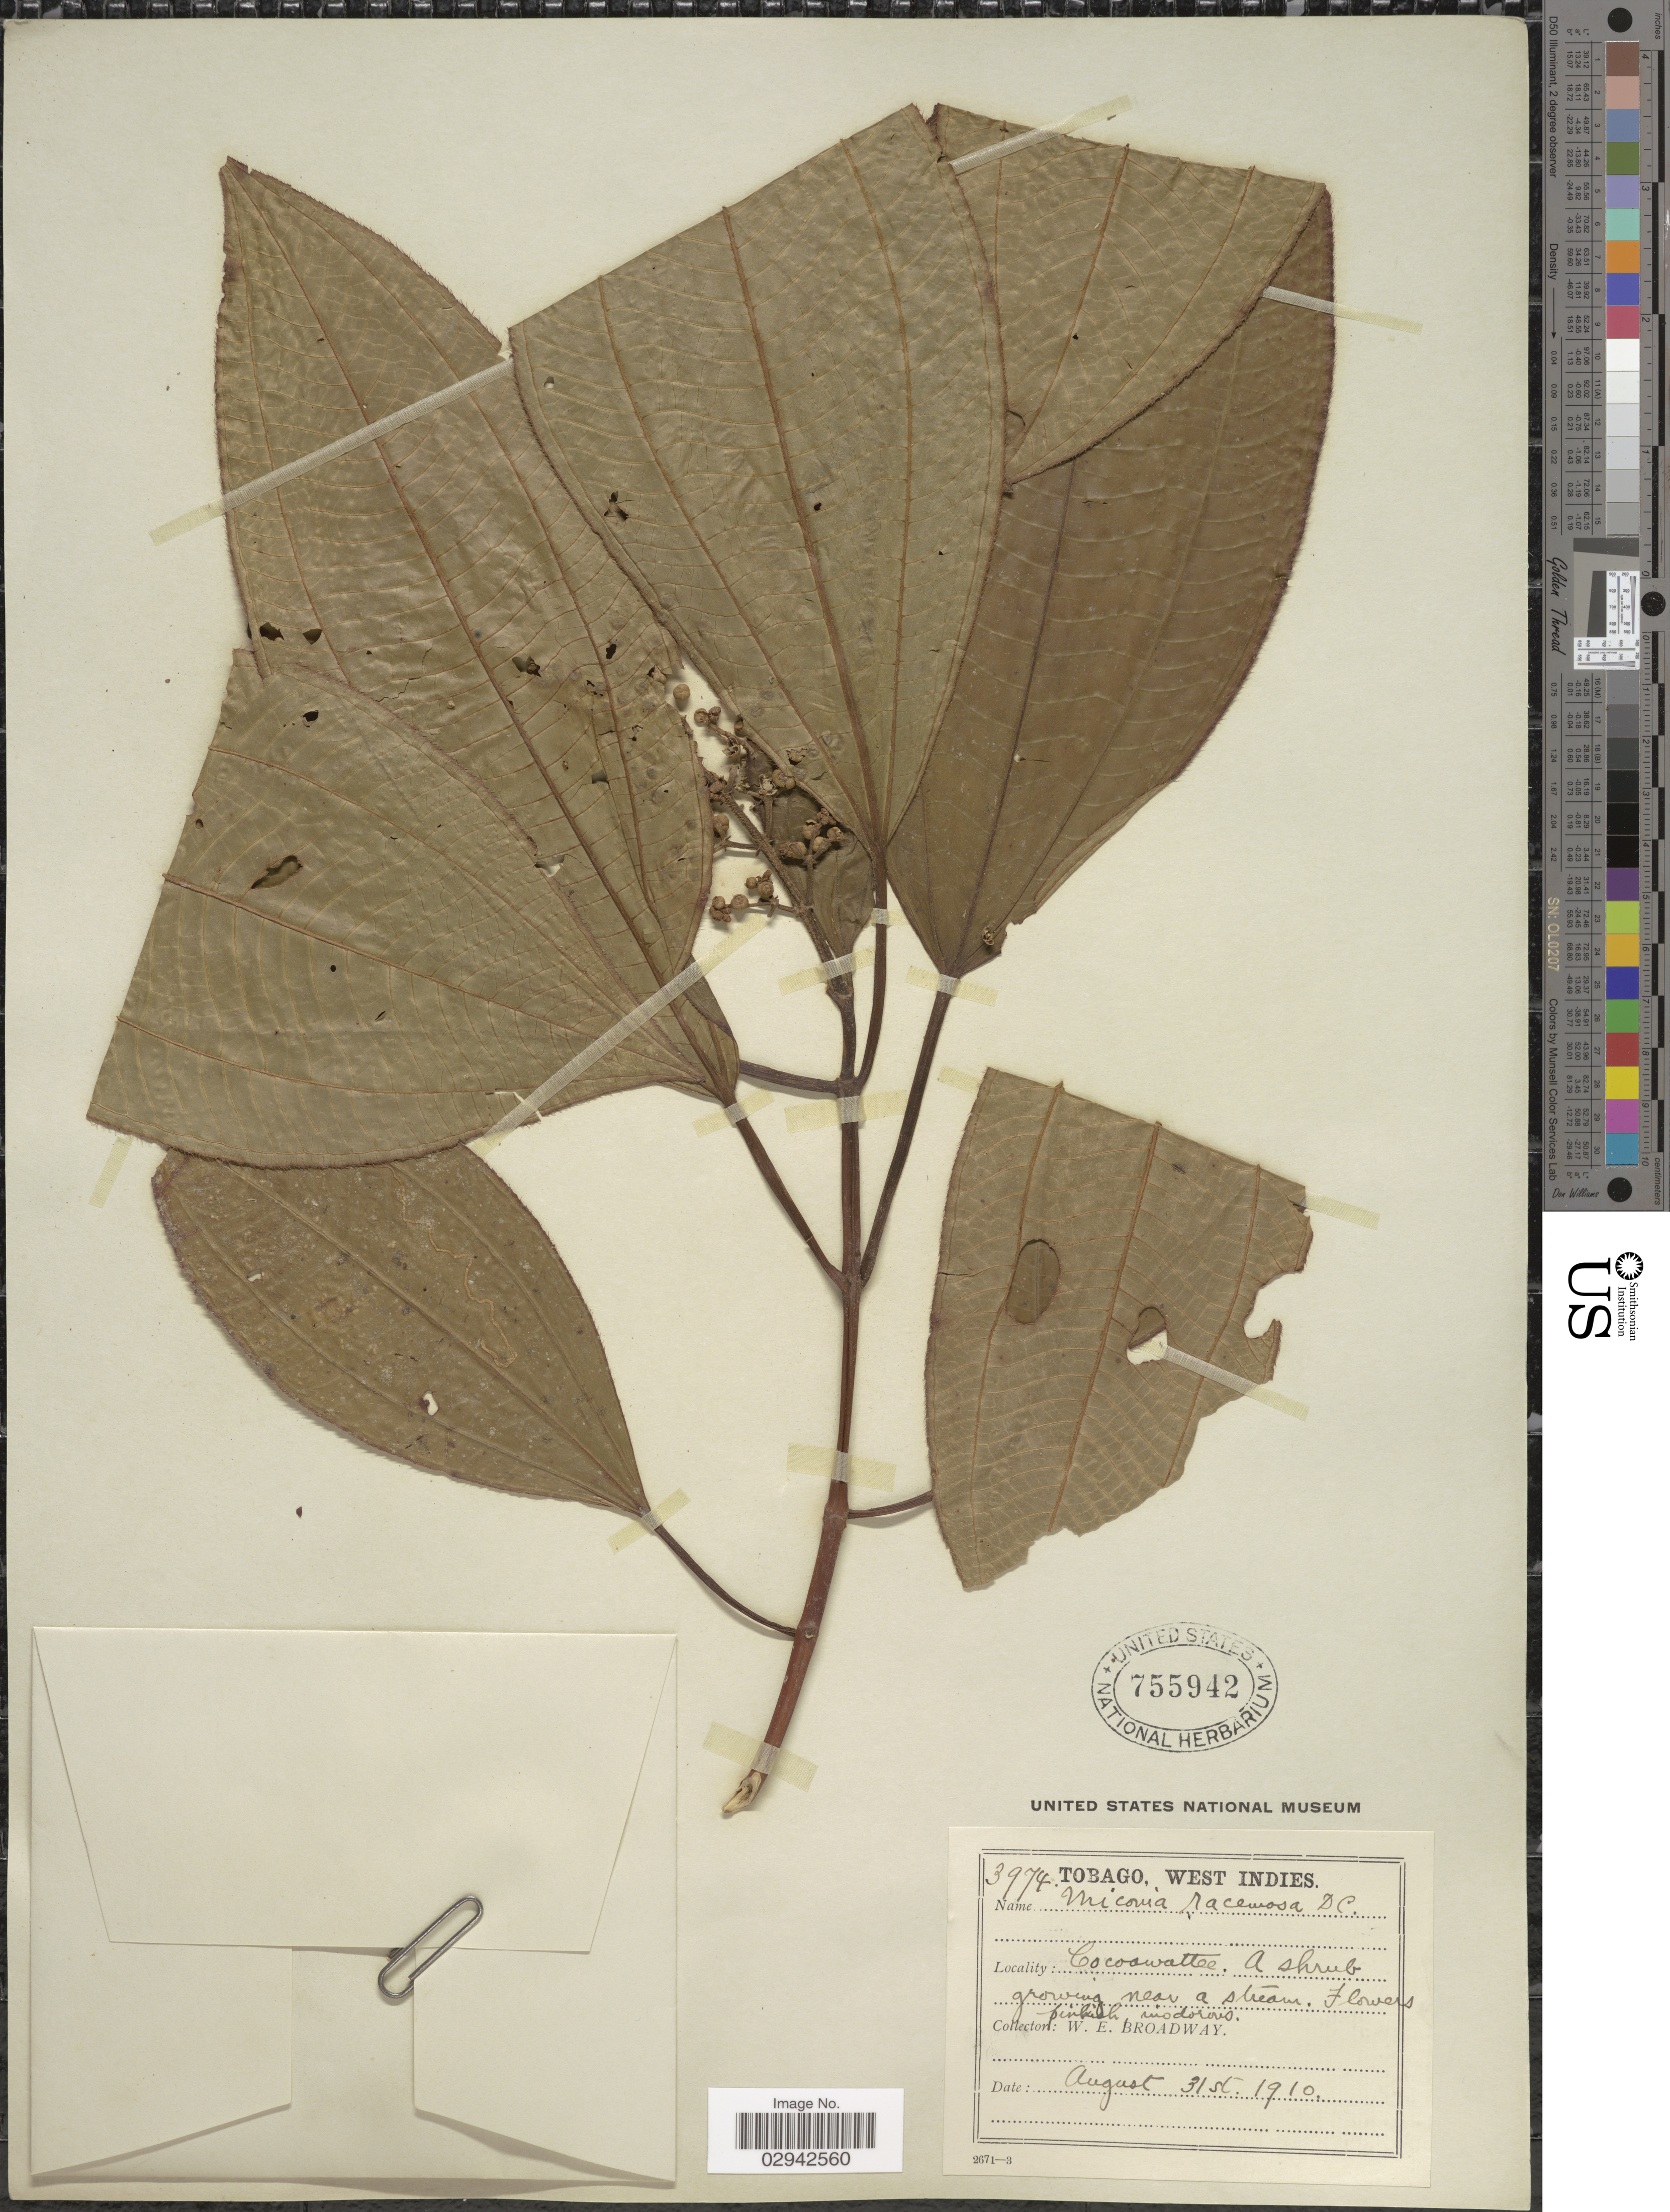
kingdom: Plantae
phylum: Tracheophyta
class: Magnoliopsida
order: Myrtales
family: Melastomataceae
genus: Miconia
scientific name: Miconia racemosa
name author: (Aubl.) DC.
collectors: W. E. Broadway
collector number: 3974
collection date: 1910-08-31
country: Trinidad and Tobago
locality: Tobago, West Indies, Cocoawattee.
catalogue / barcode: US 755942